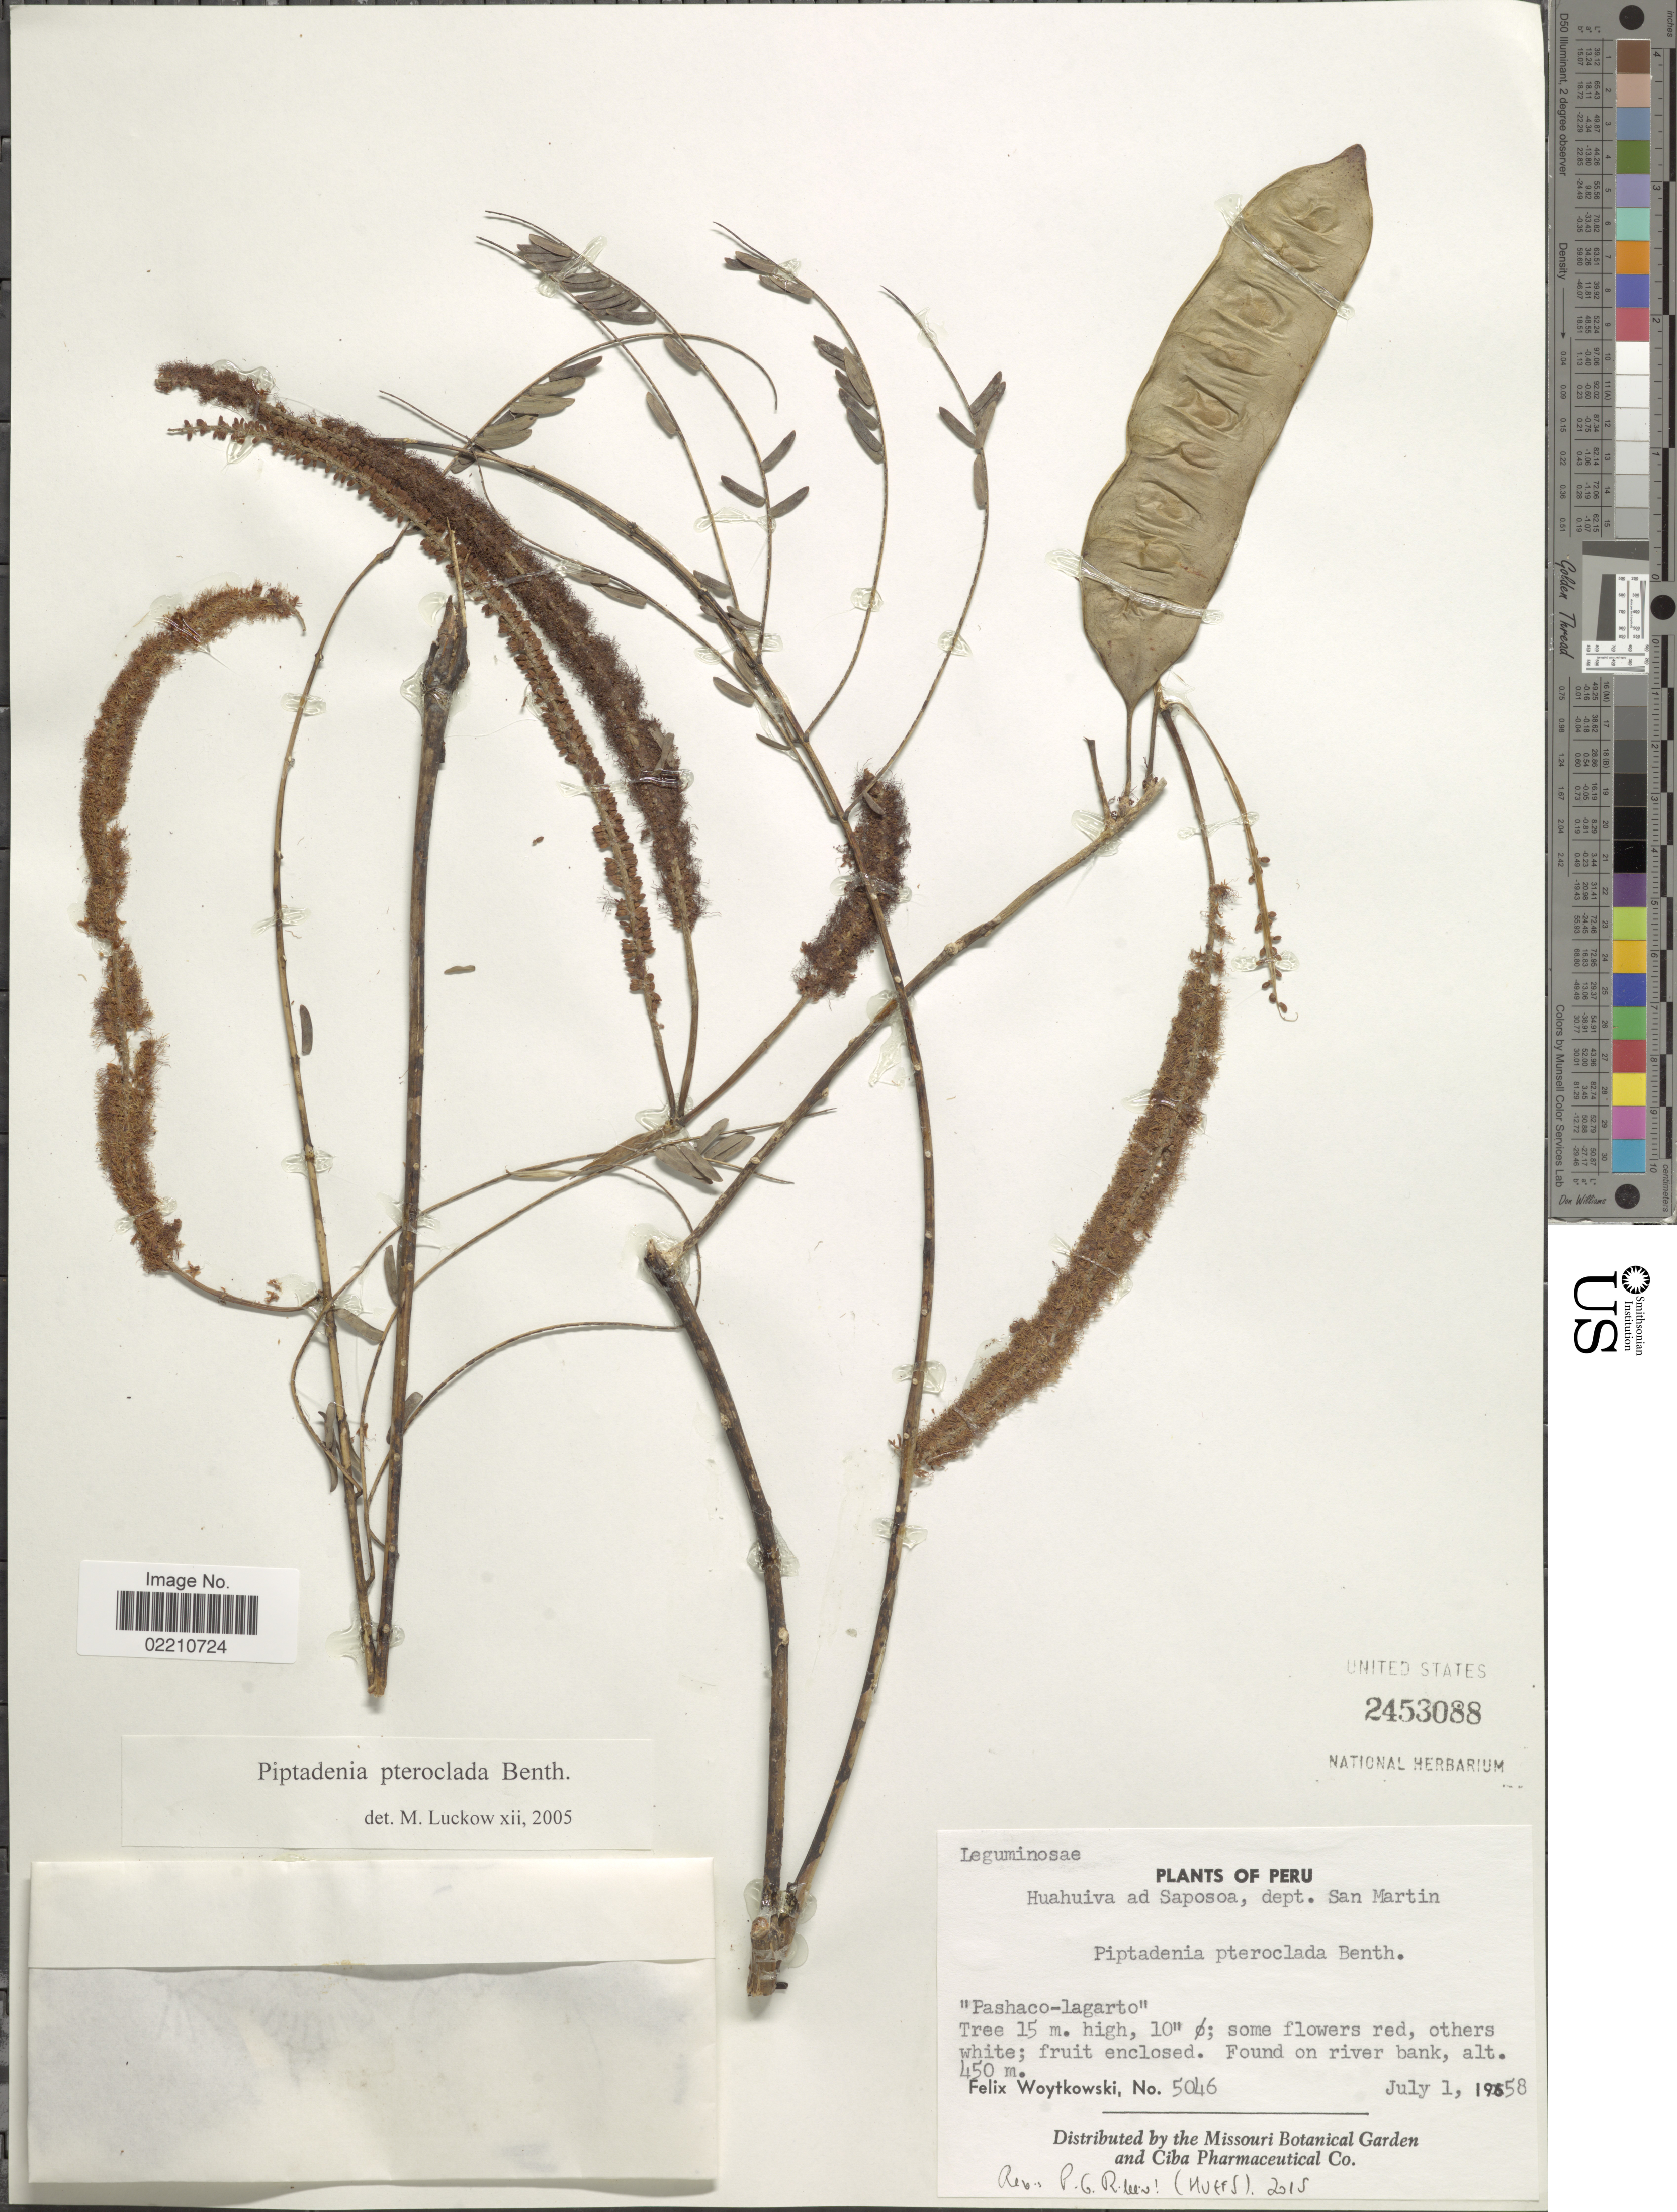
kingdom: Plantae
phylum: Tracheophyta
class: Magnoliopsida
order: Fabales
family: Fabaceae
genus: Piptadenia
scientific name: Piptadenia pteroclada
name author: Benth.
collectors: F. Woytkowski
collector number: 5046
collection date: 1958-07-01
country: Peru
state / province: San Martín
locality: Huahuiva ad Saposoa, found on river bank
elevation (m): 450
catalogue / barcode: US 2453088